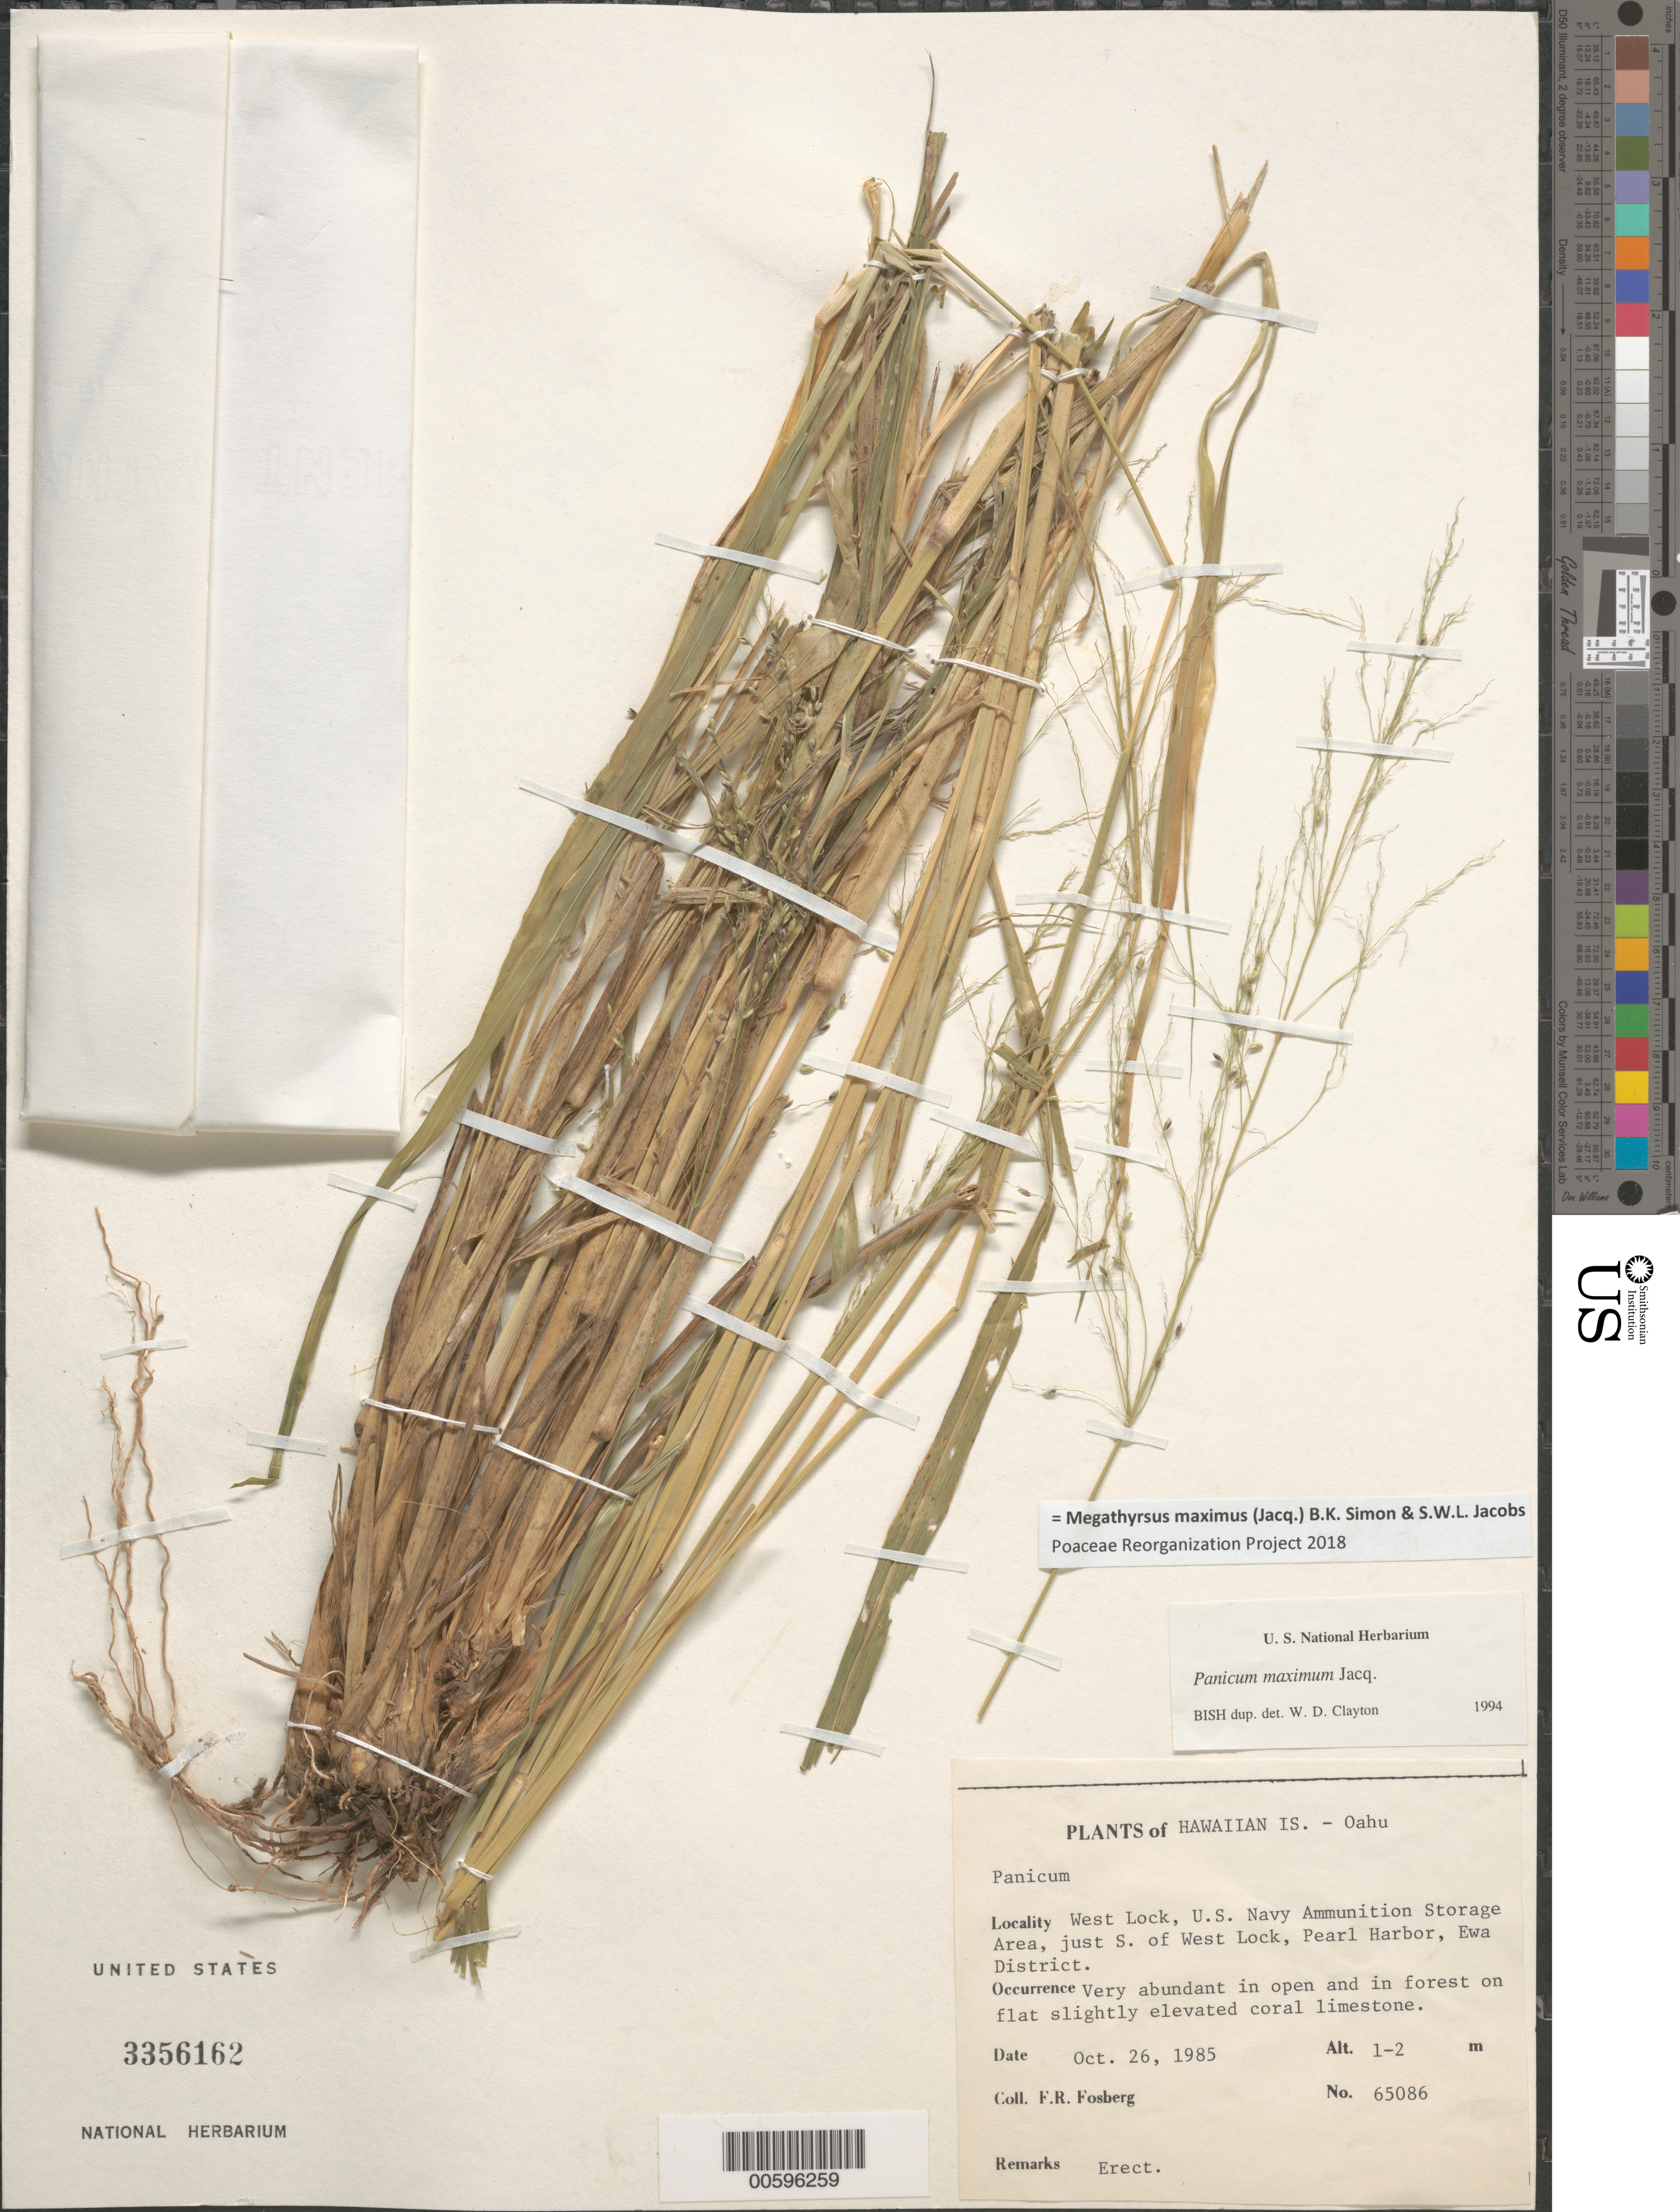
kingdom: Plantae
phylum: Tracheophyta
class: Liliopsida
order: Poales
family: Poaceae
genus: Panicum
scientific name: Panicum maximum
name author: Jacq.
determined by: Clayton, W. D.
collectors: F. R. Fosberg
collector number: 65086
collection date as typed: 26 Oct 1985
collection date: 1985-10-26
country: United States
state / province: Hawaii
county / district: Honolulu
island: Oahu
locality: West Lock, U.S. Navy Ammunition Storage Area, just S of West Lock, Pearl Harbor, Ewa Dist.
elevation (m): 1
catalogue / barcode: US 3356162